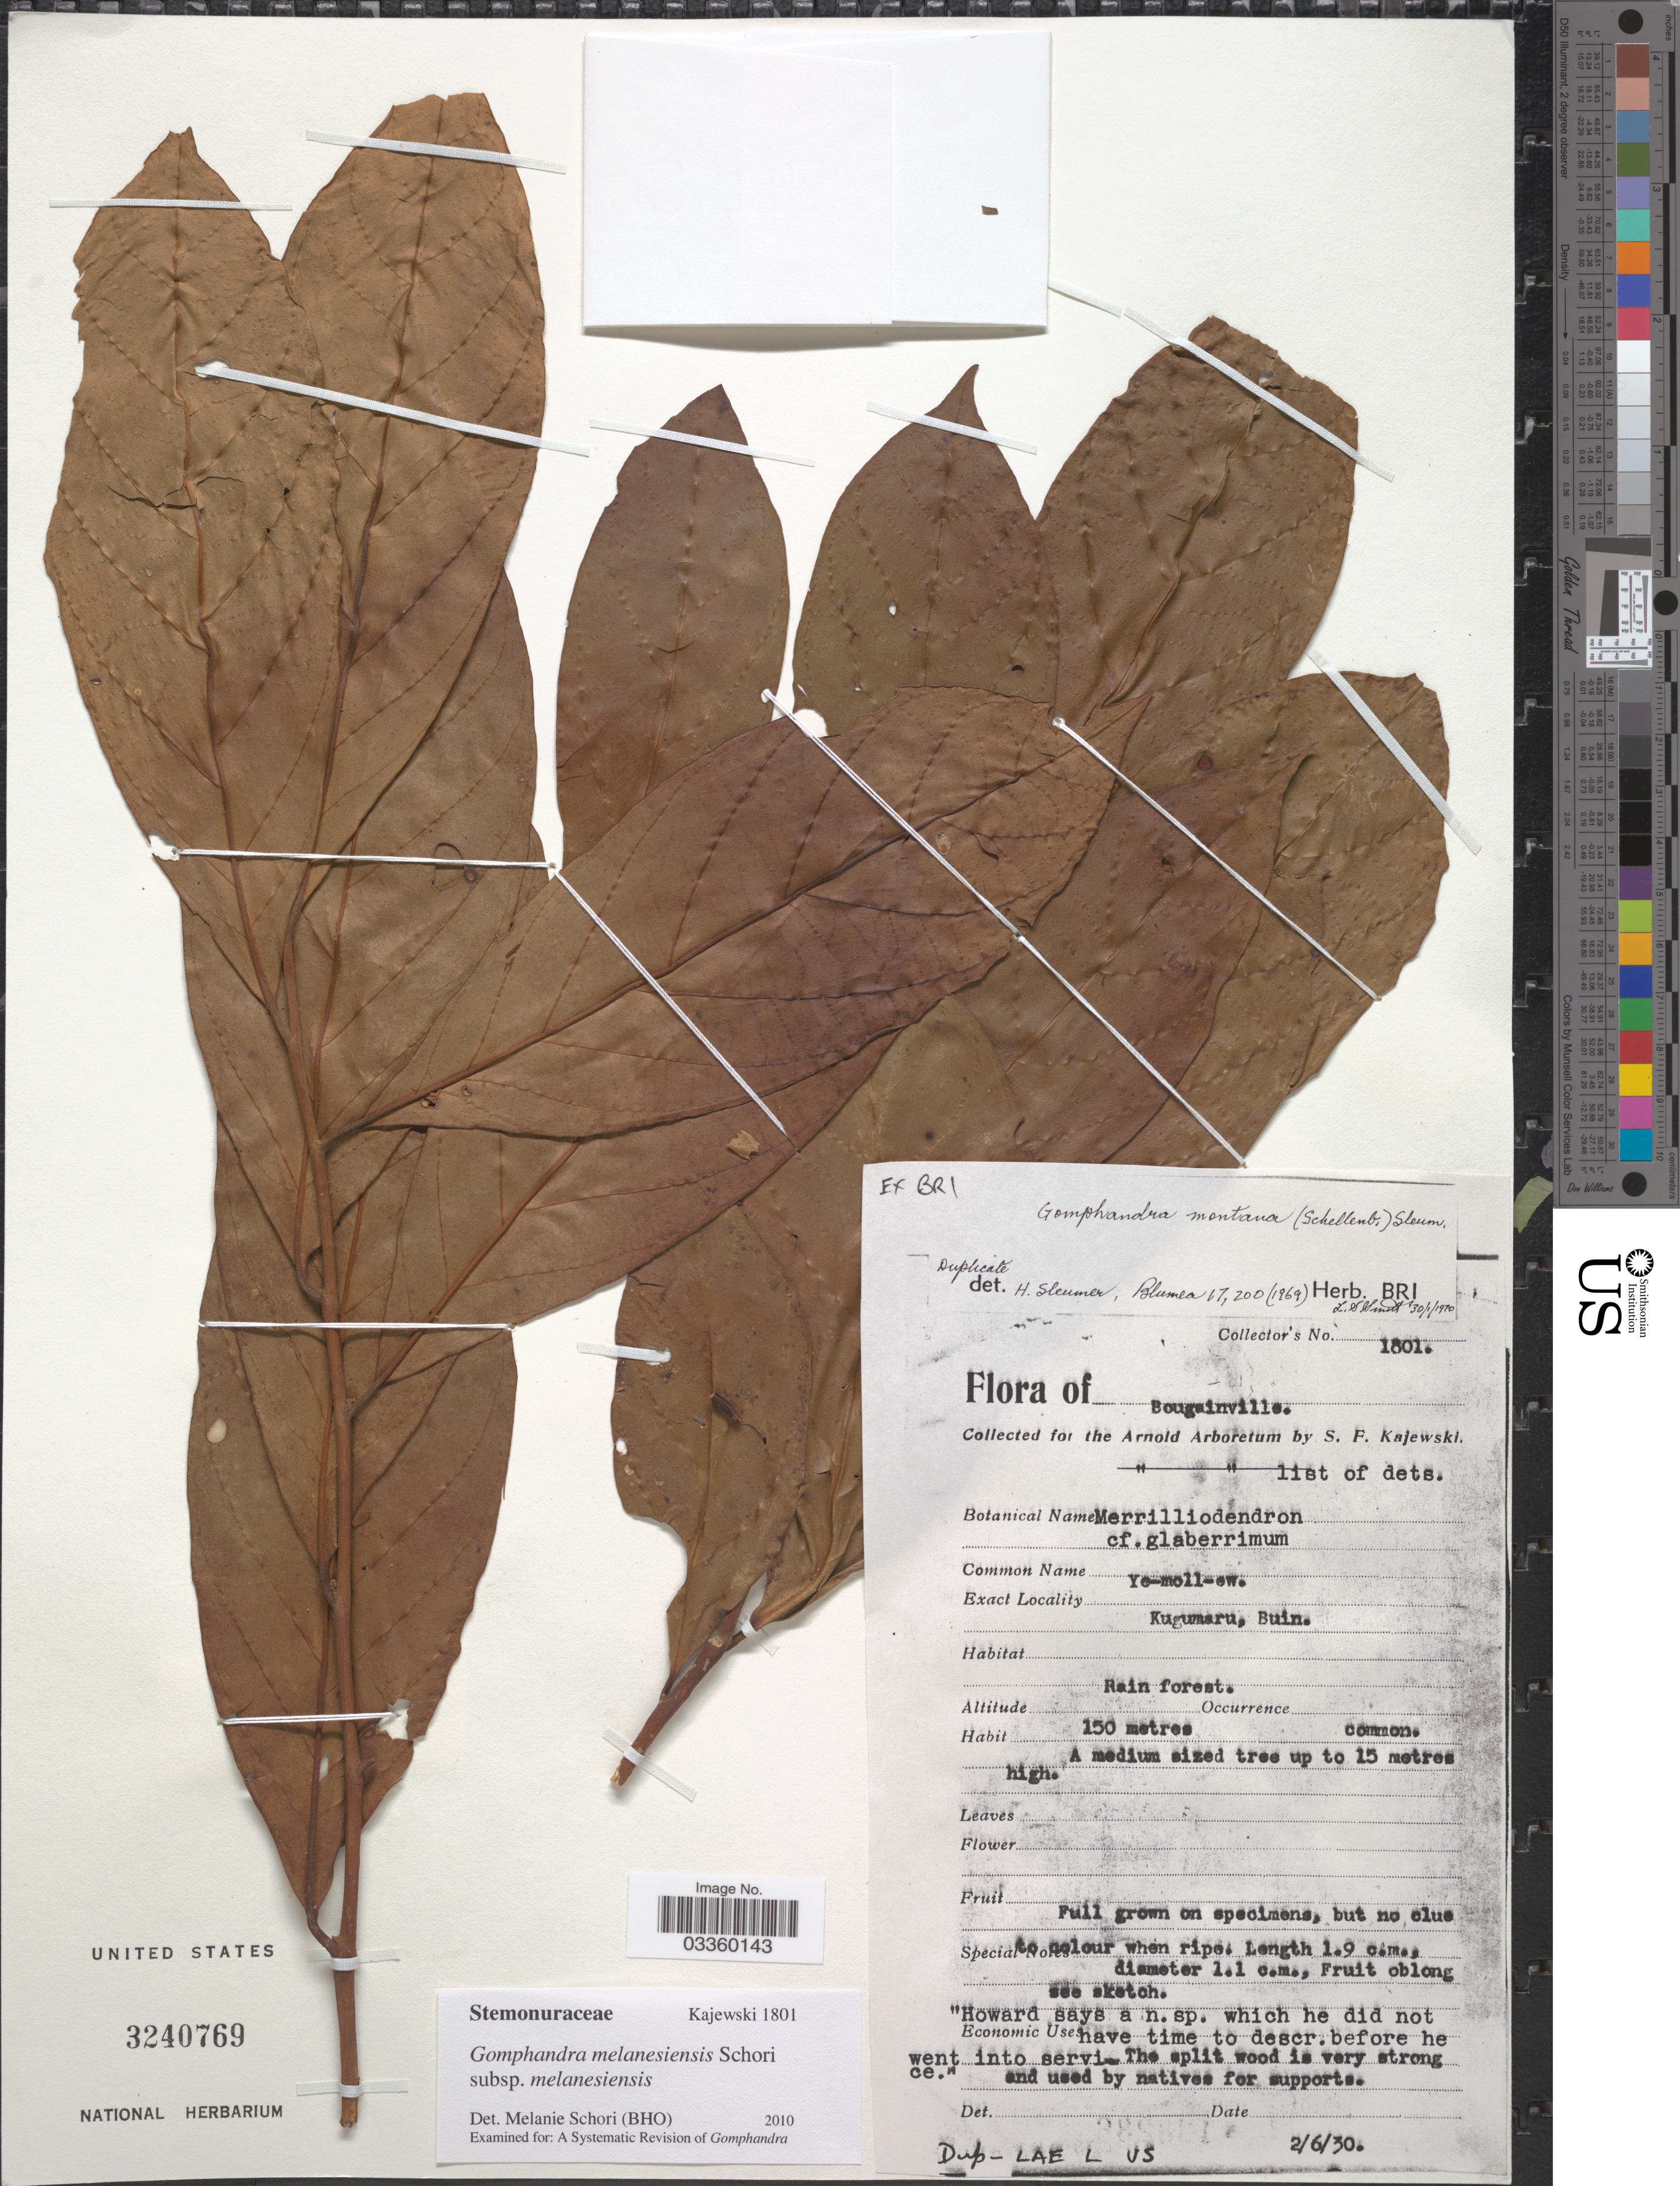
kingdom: Plantae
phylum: Tracheophyta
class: Magnoliopsida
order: Cardiopteridales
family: Stemonuraceae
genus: Gomphandra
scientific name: Gomphandra melanesiensis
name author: Schori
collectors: S. Kajewski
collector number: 1801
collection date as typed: Transcribed d/m/y: 2/6/30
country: Papua New Guinea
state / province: Bougainville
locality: Kugumaru, Buin.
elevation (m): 150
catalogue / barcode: US 3240769